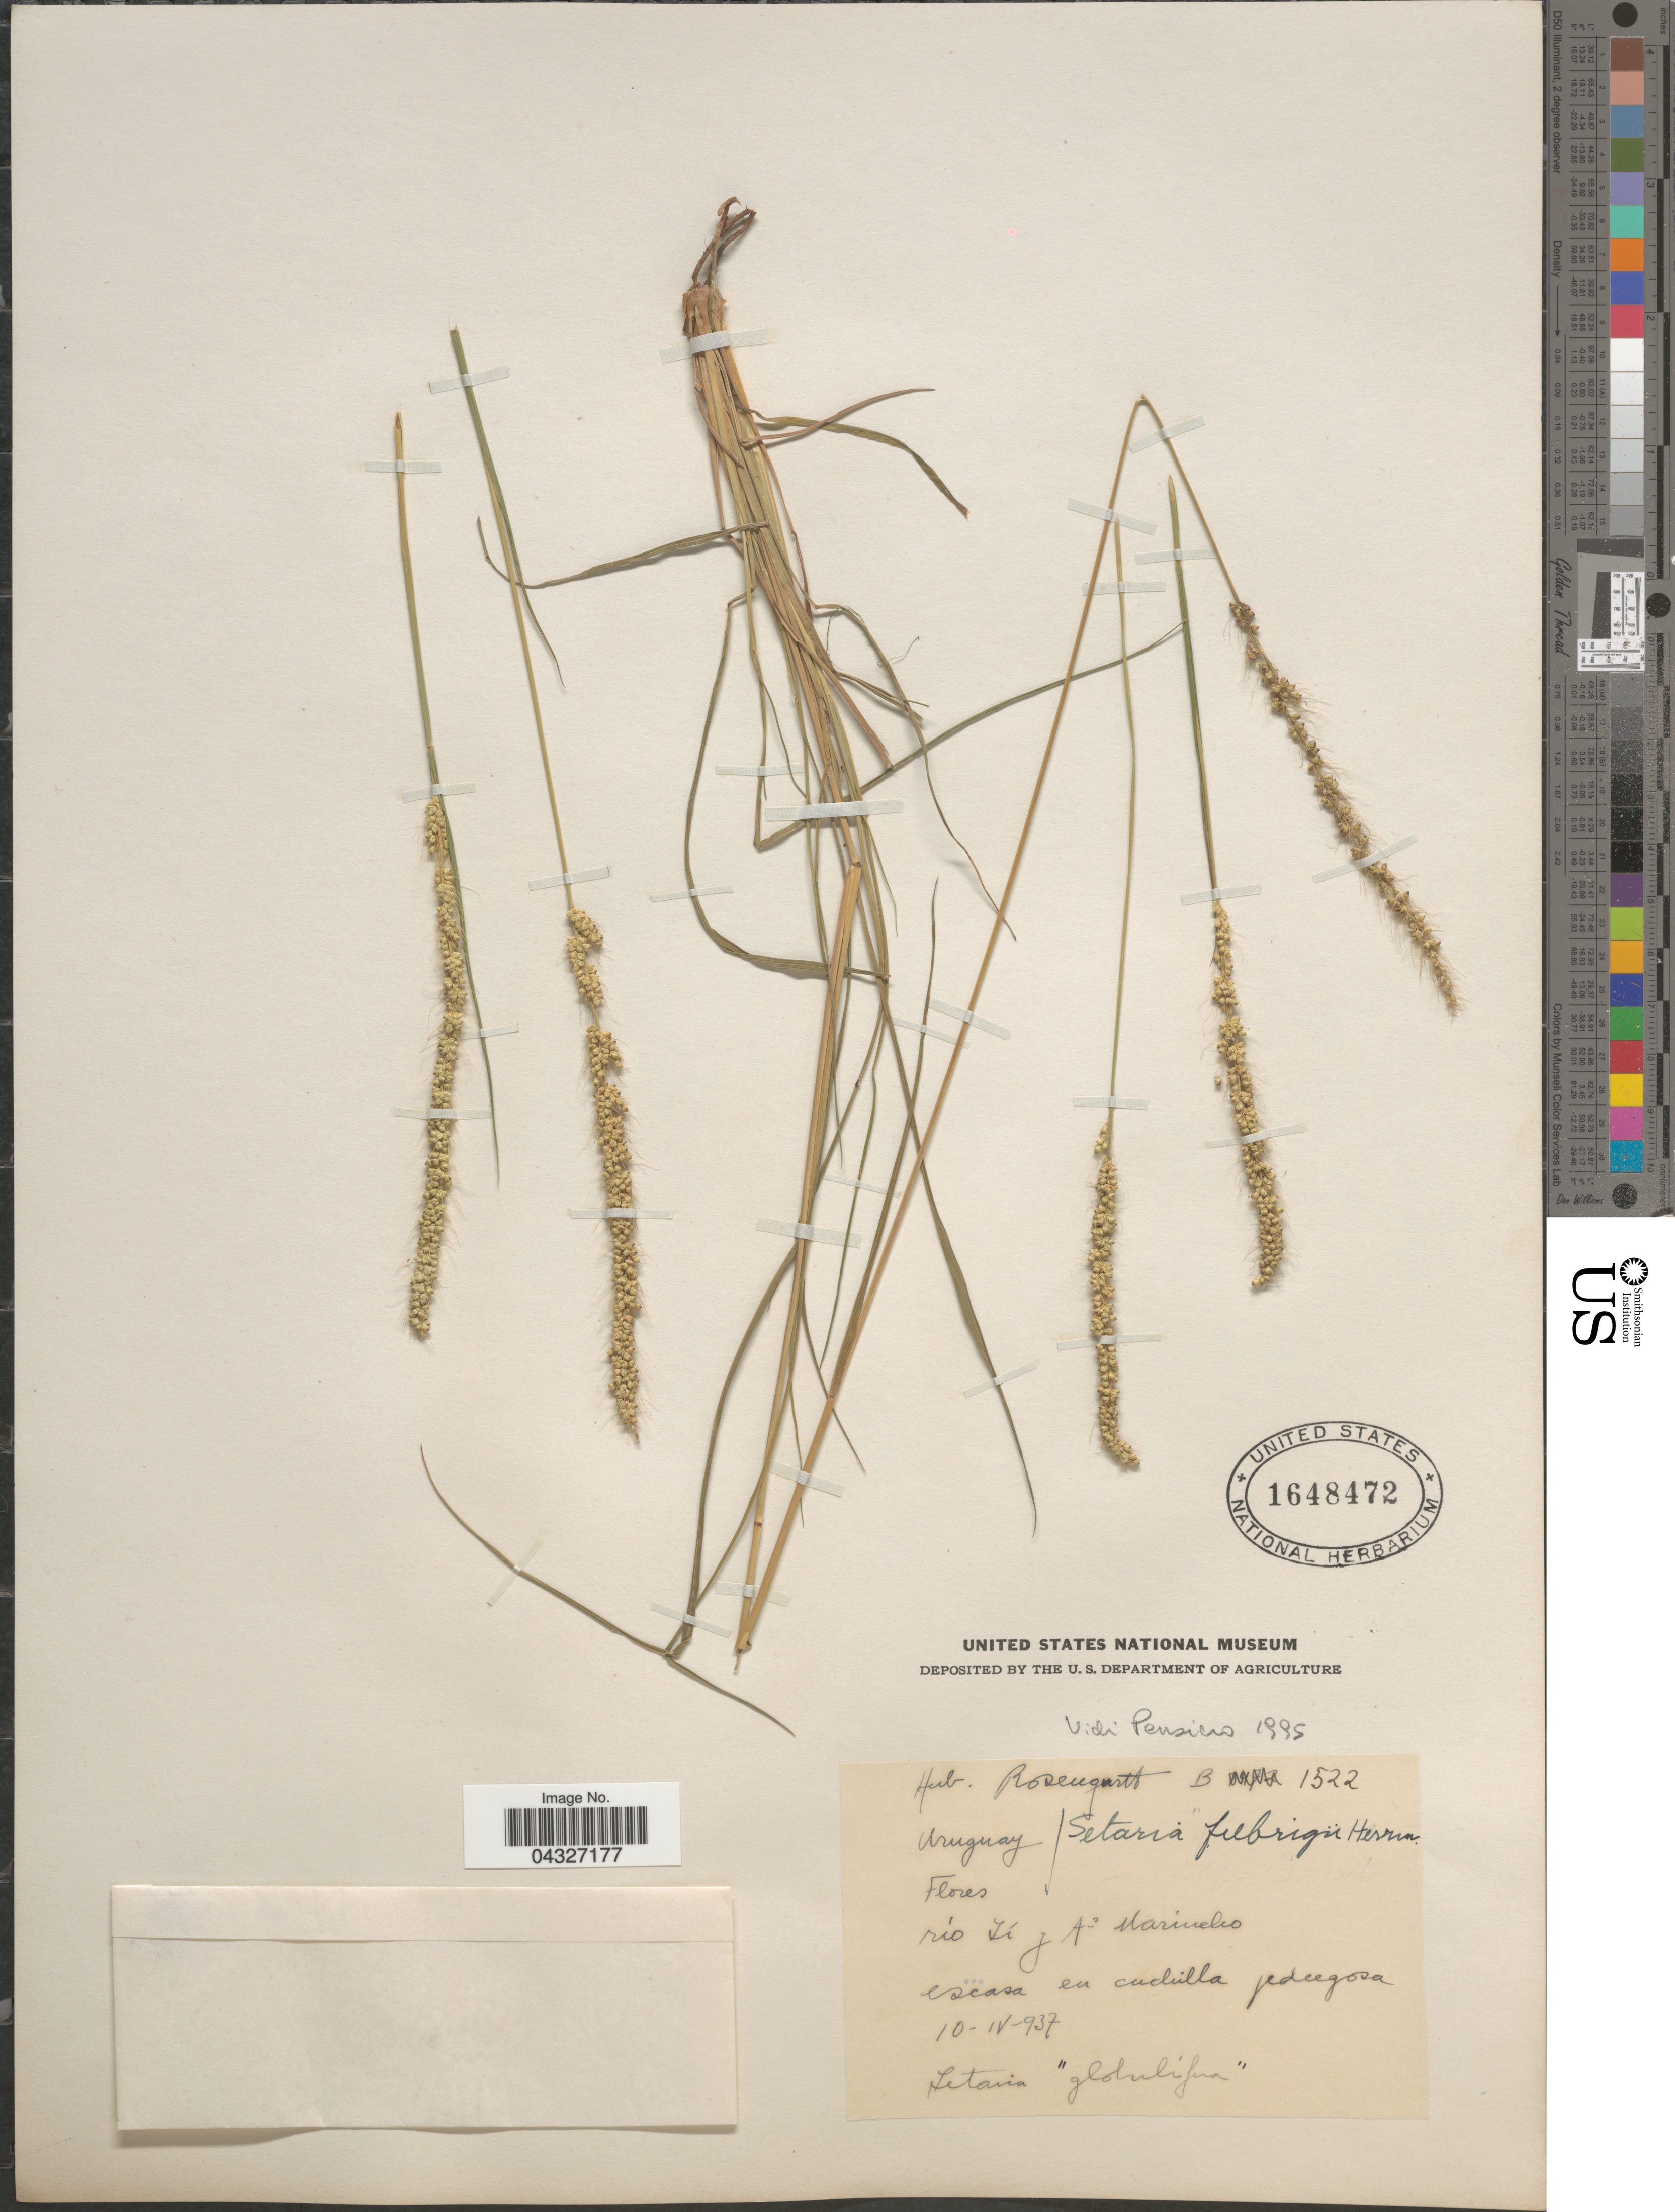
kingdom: Plantae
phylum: Tracheophyta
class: Liliopsida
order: Poales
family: Poaceae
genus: Setaria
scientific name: Setaria fiebrigii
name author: R.A.W. Herrm.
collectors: ex herb. Rosengurtt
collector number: B1522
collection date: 1937-04-10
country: Uruguay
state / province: Flores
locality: Río Yí y Ao Marinelio.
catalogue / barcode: US 1648472